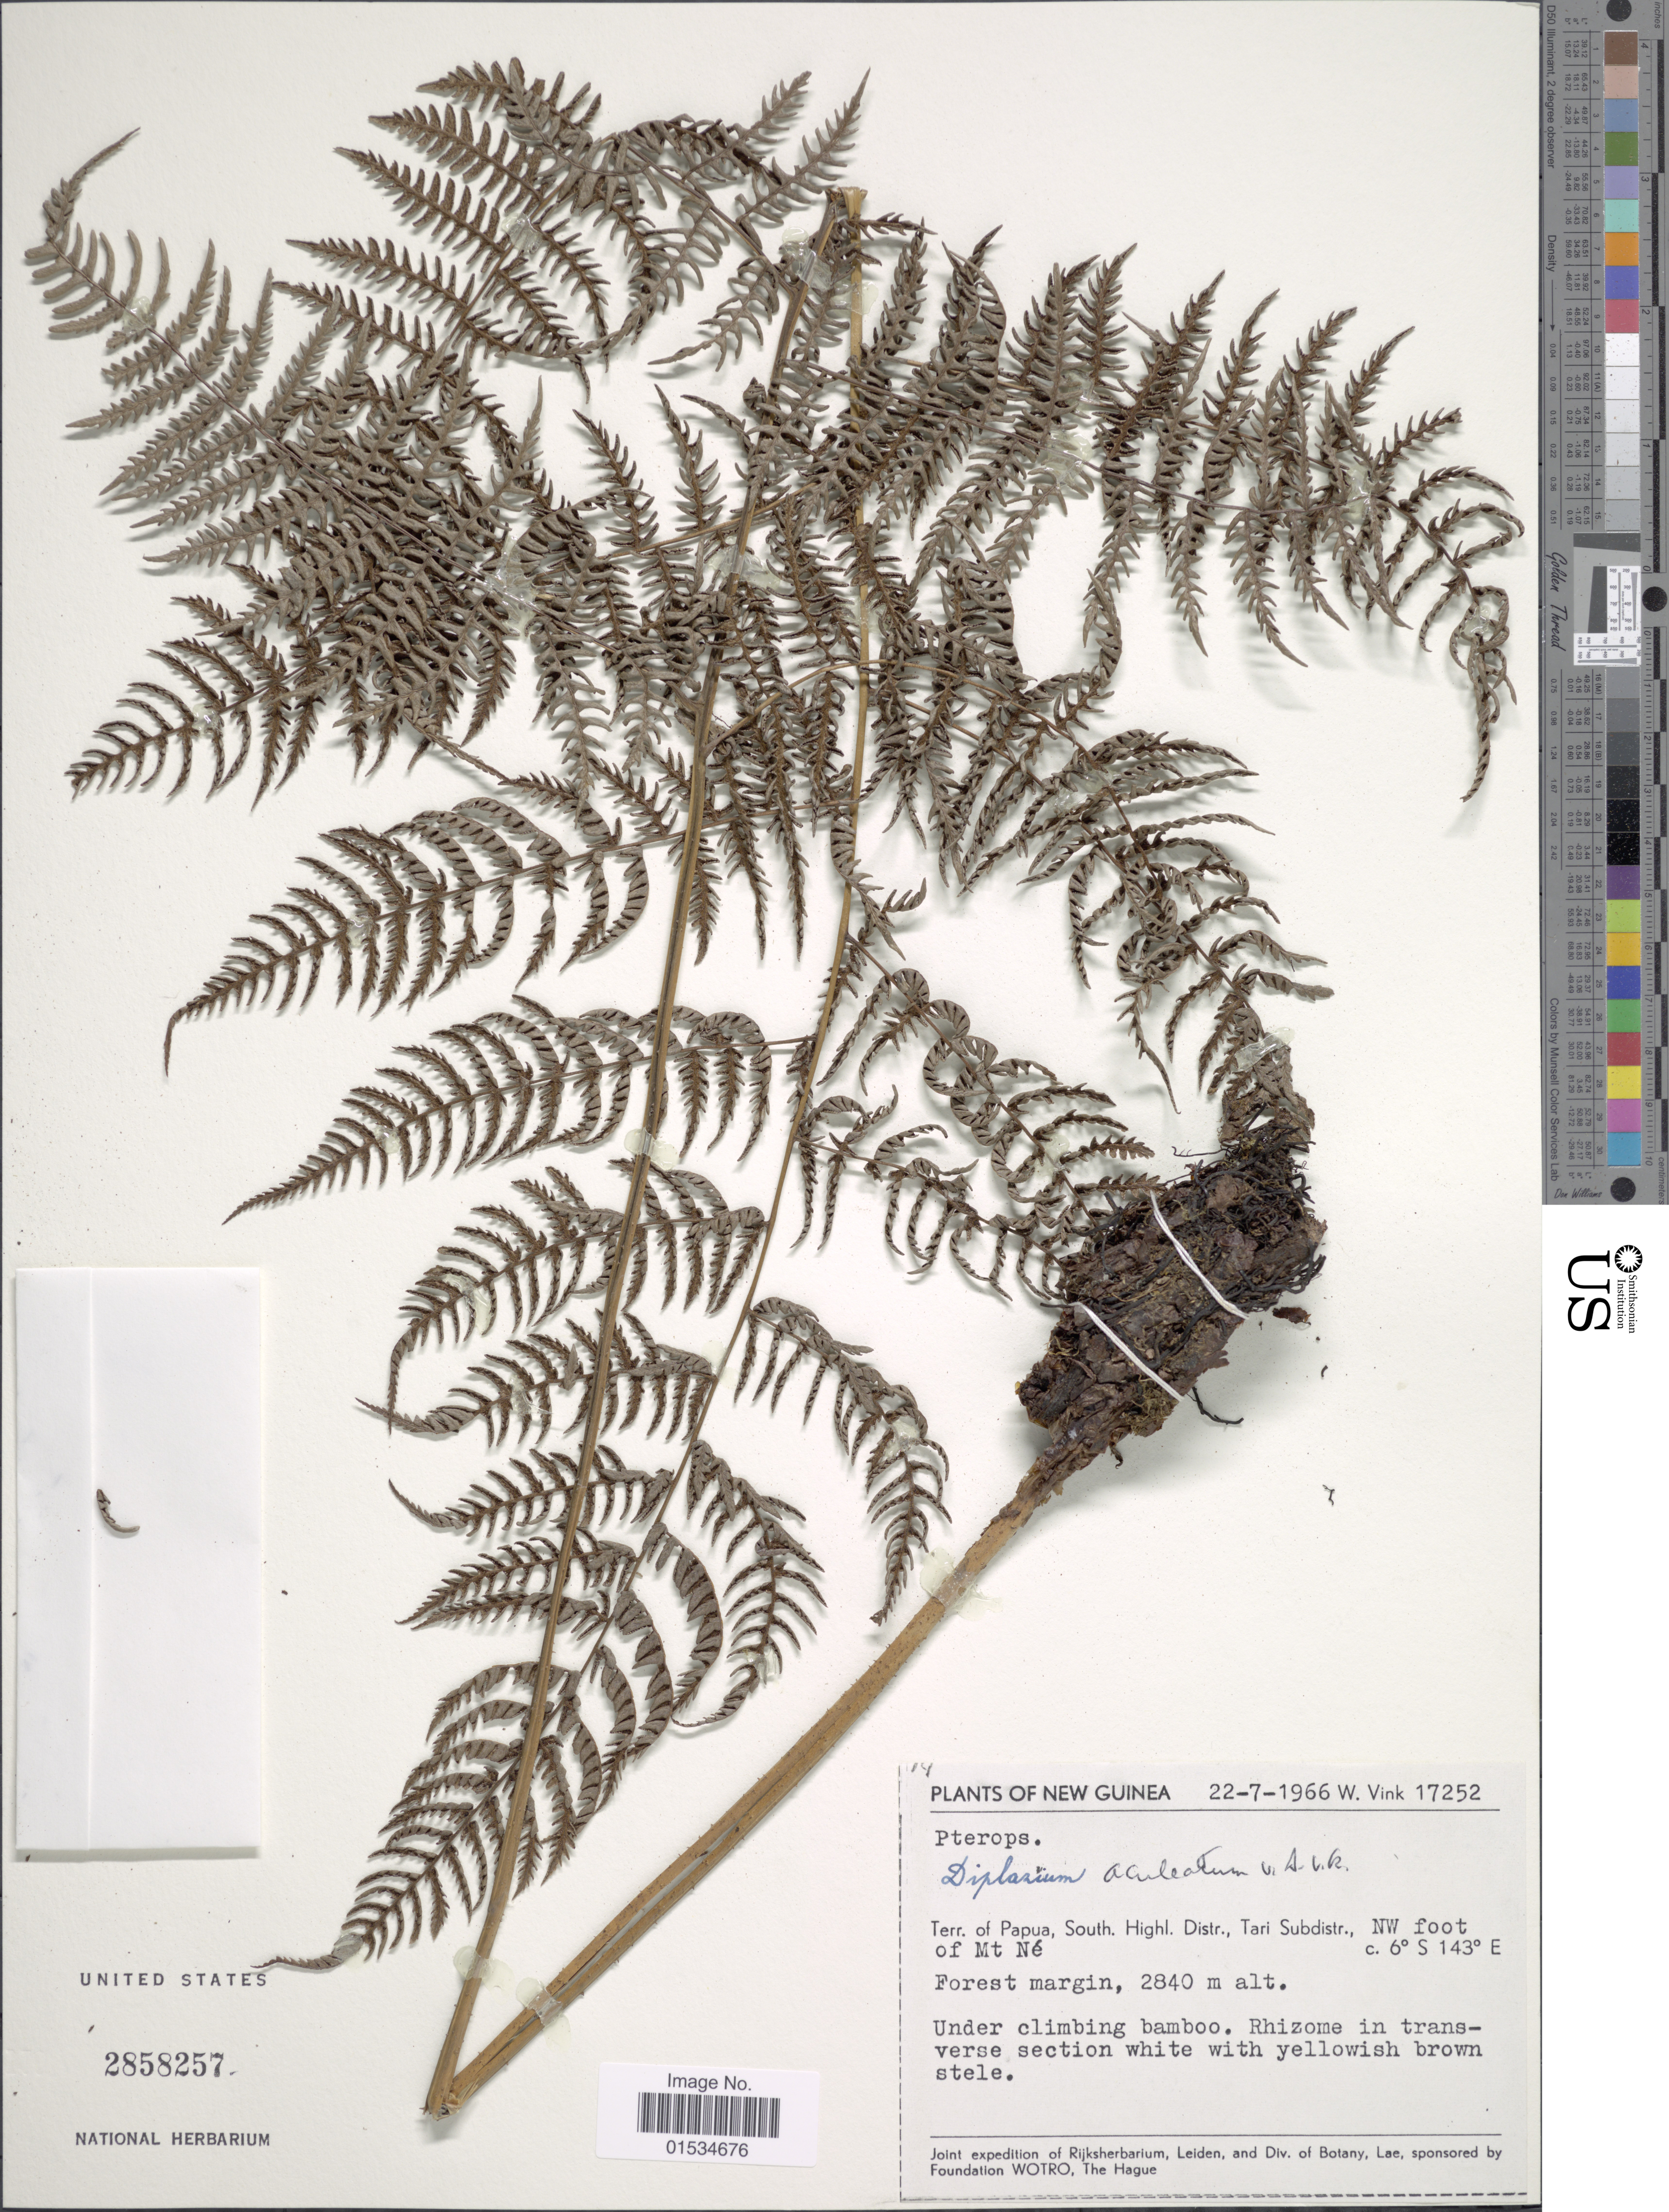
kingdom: Plantae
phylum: Tracheophyta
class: Polypodiopsida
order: Polypodiales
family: Athyriaceae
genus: Diplazium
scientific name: Diplazium aculeatum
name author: Alderw.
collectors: W. Vink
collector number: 17252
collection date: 1966-07-22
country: Papua New Guinea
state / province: Southern Highlands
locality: Tari Subdistr., NW foot of Mt Né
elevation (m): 2840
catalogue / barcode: US 2858257